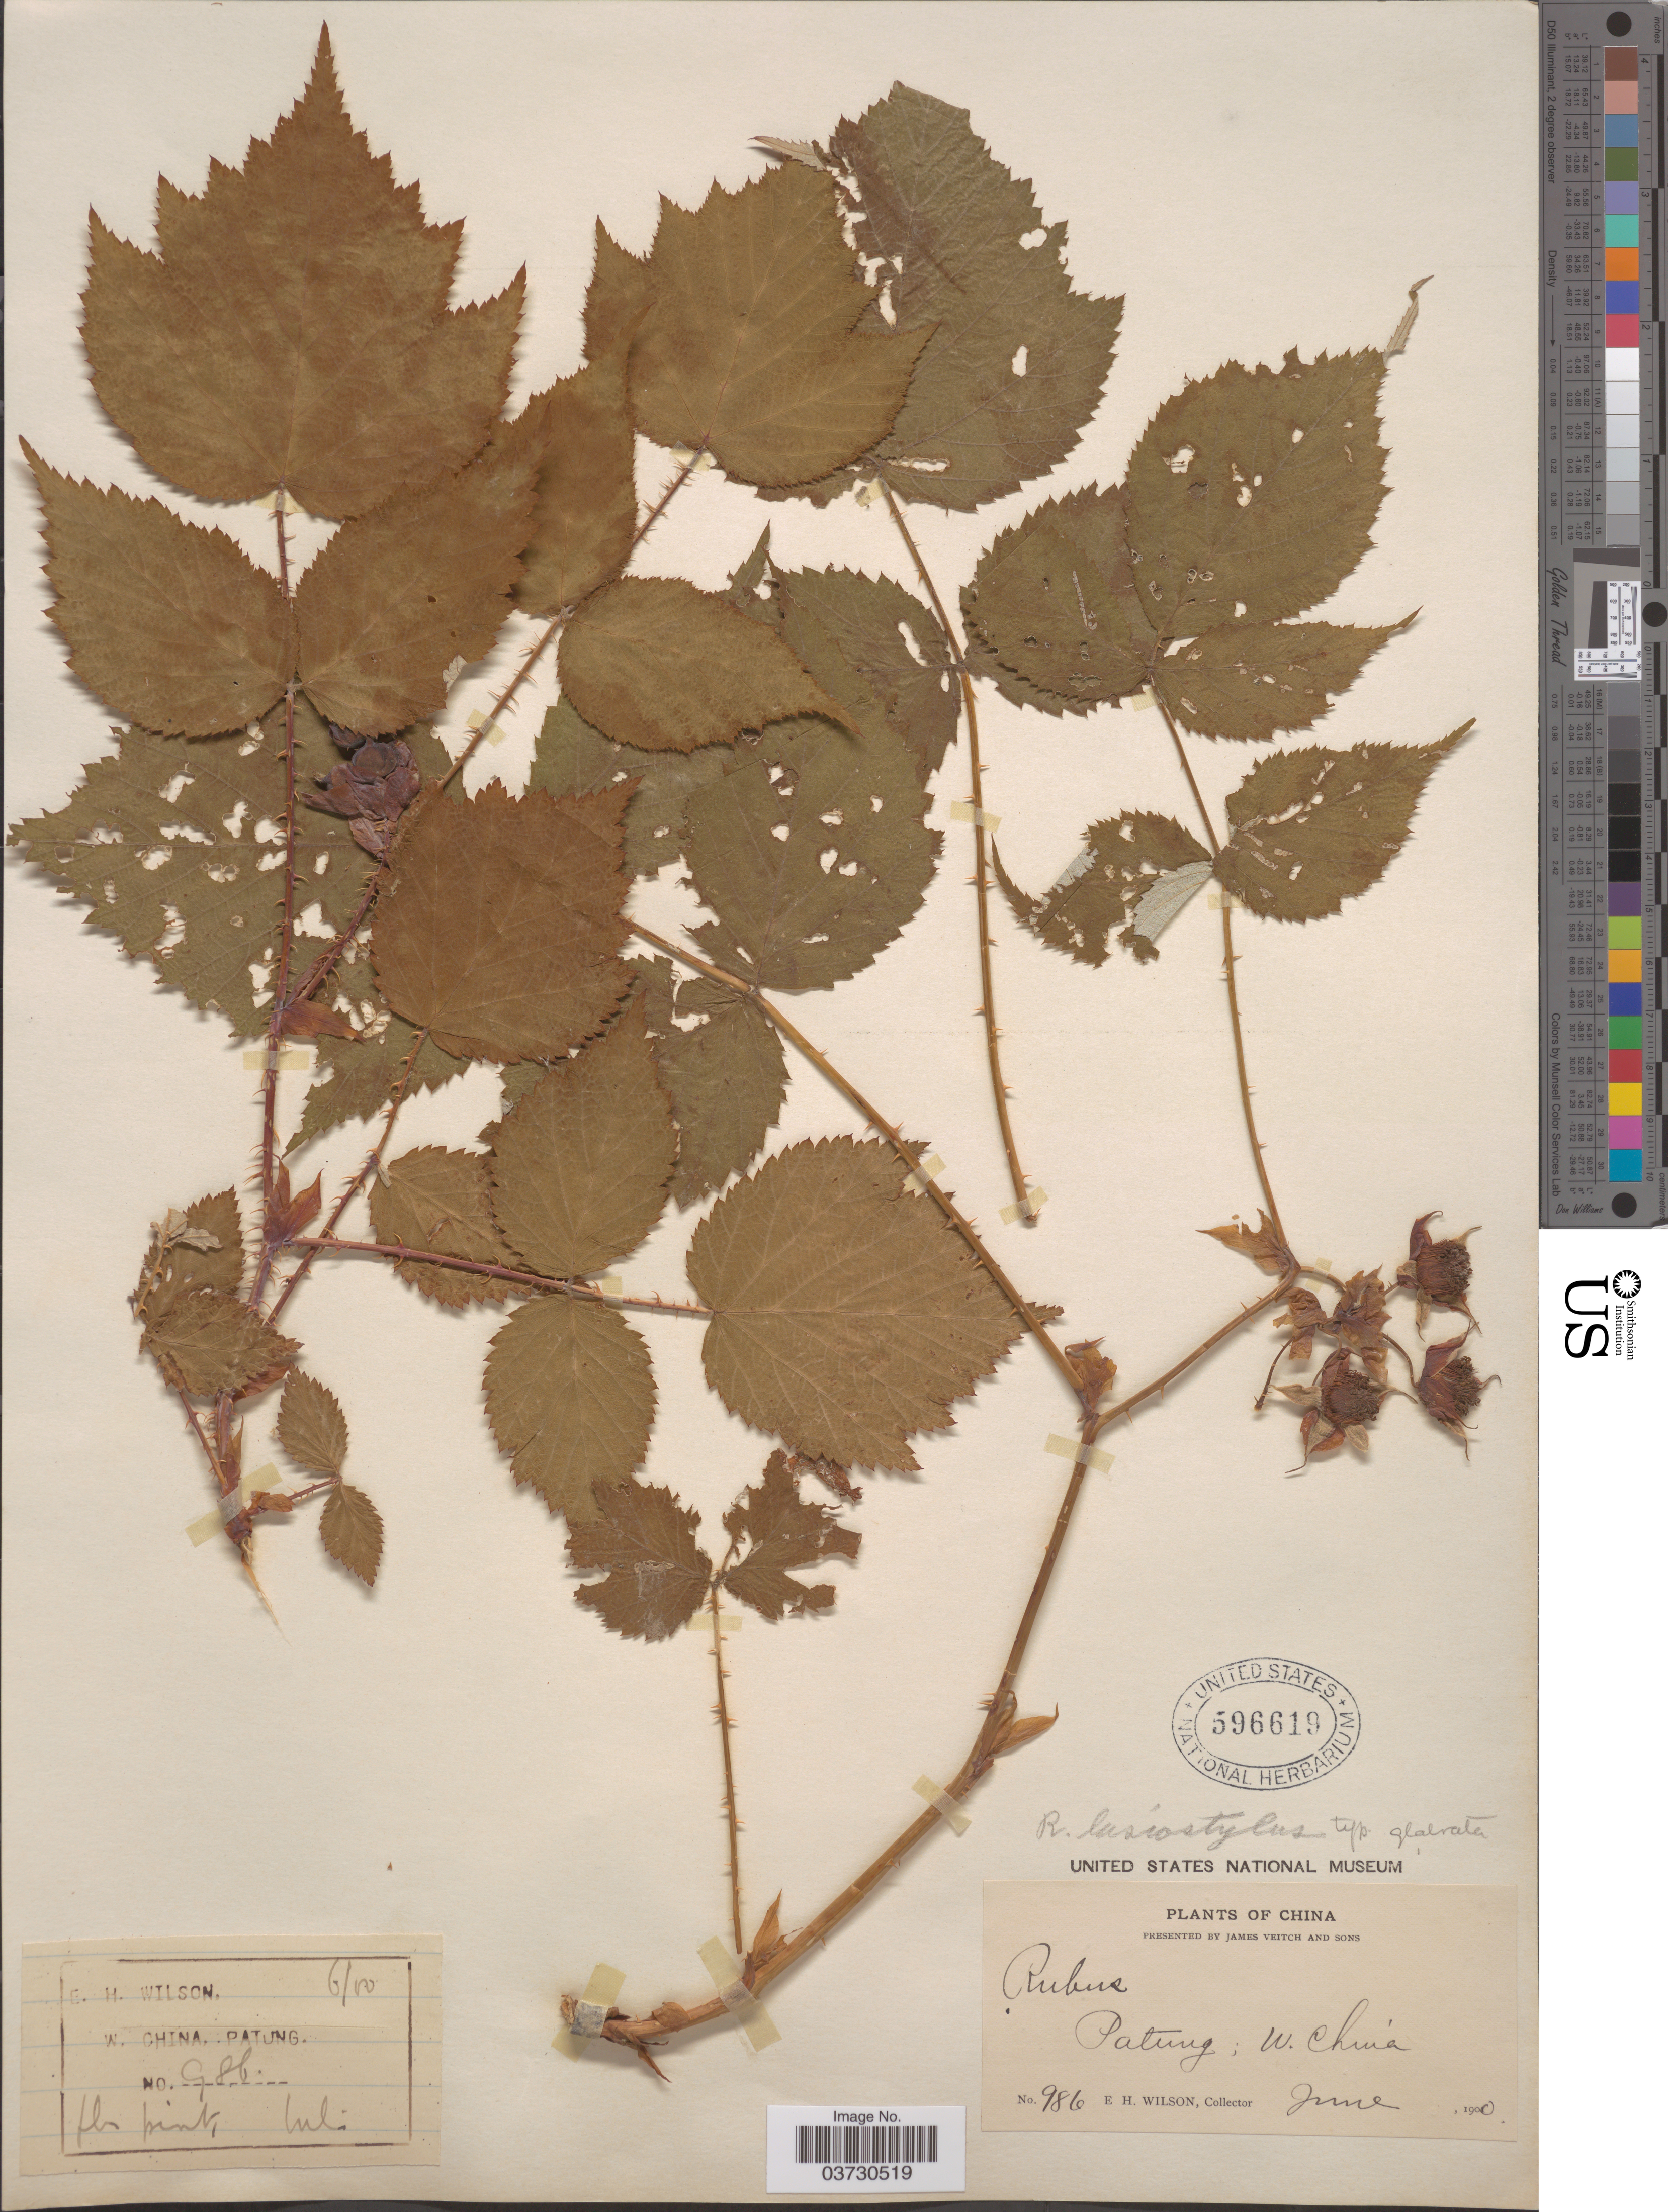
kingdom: Plantae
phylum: Tracheophyta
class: Magnoliopsida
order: Rosales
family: Rosaceae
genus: Rubus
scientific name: Rubus lasiostylus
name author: Focke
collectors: E. Wilson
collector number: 986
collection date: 1900-06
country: China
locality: Patung, W. China.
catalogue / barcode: US 596619